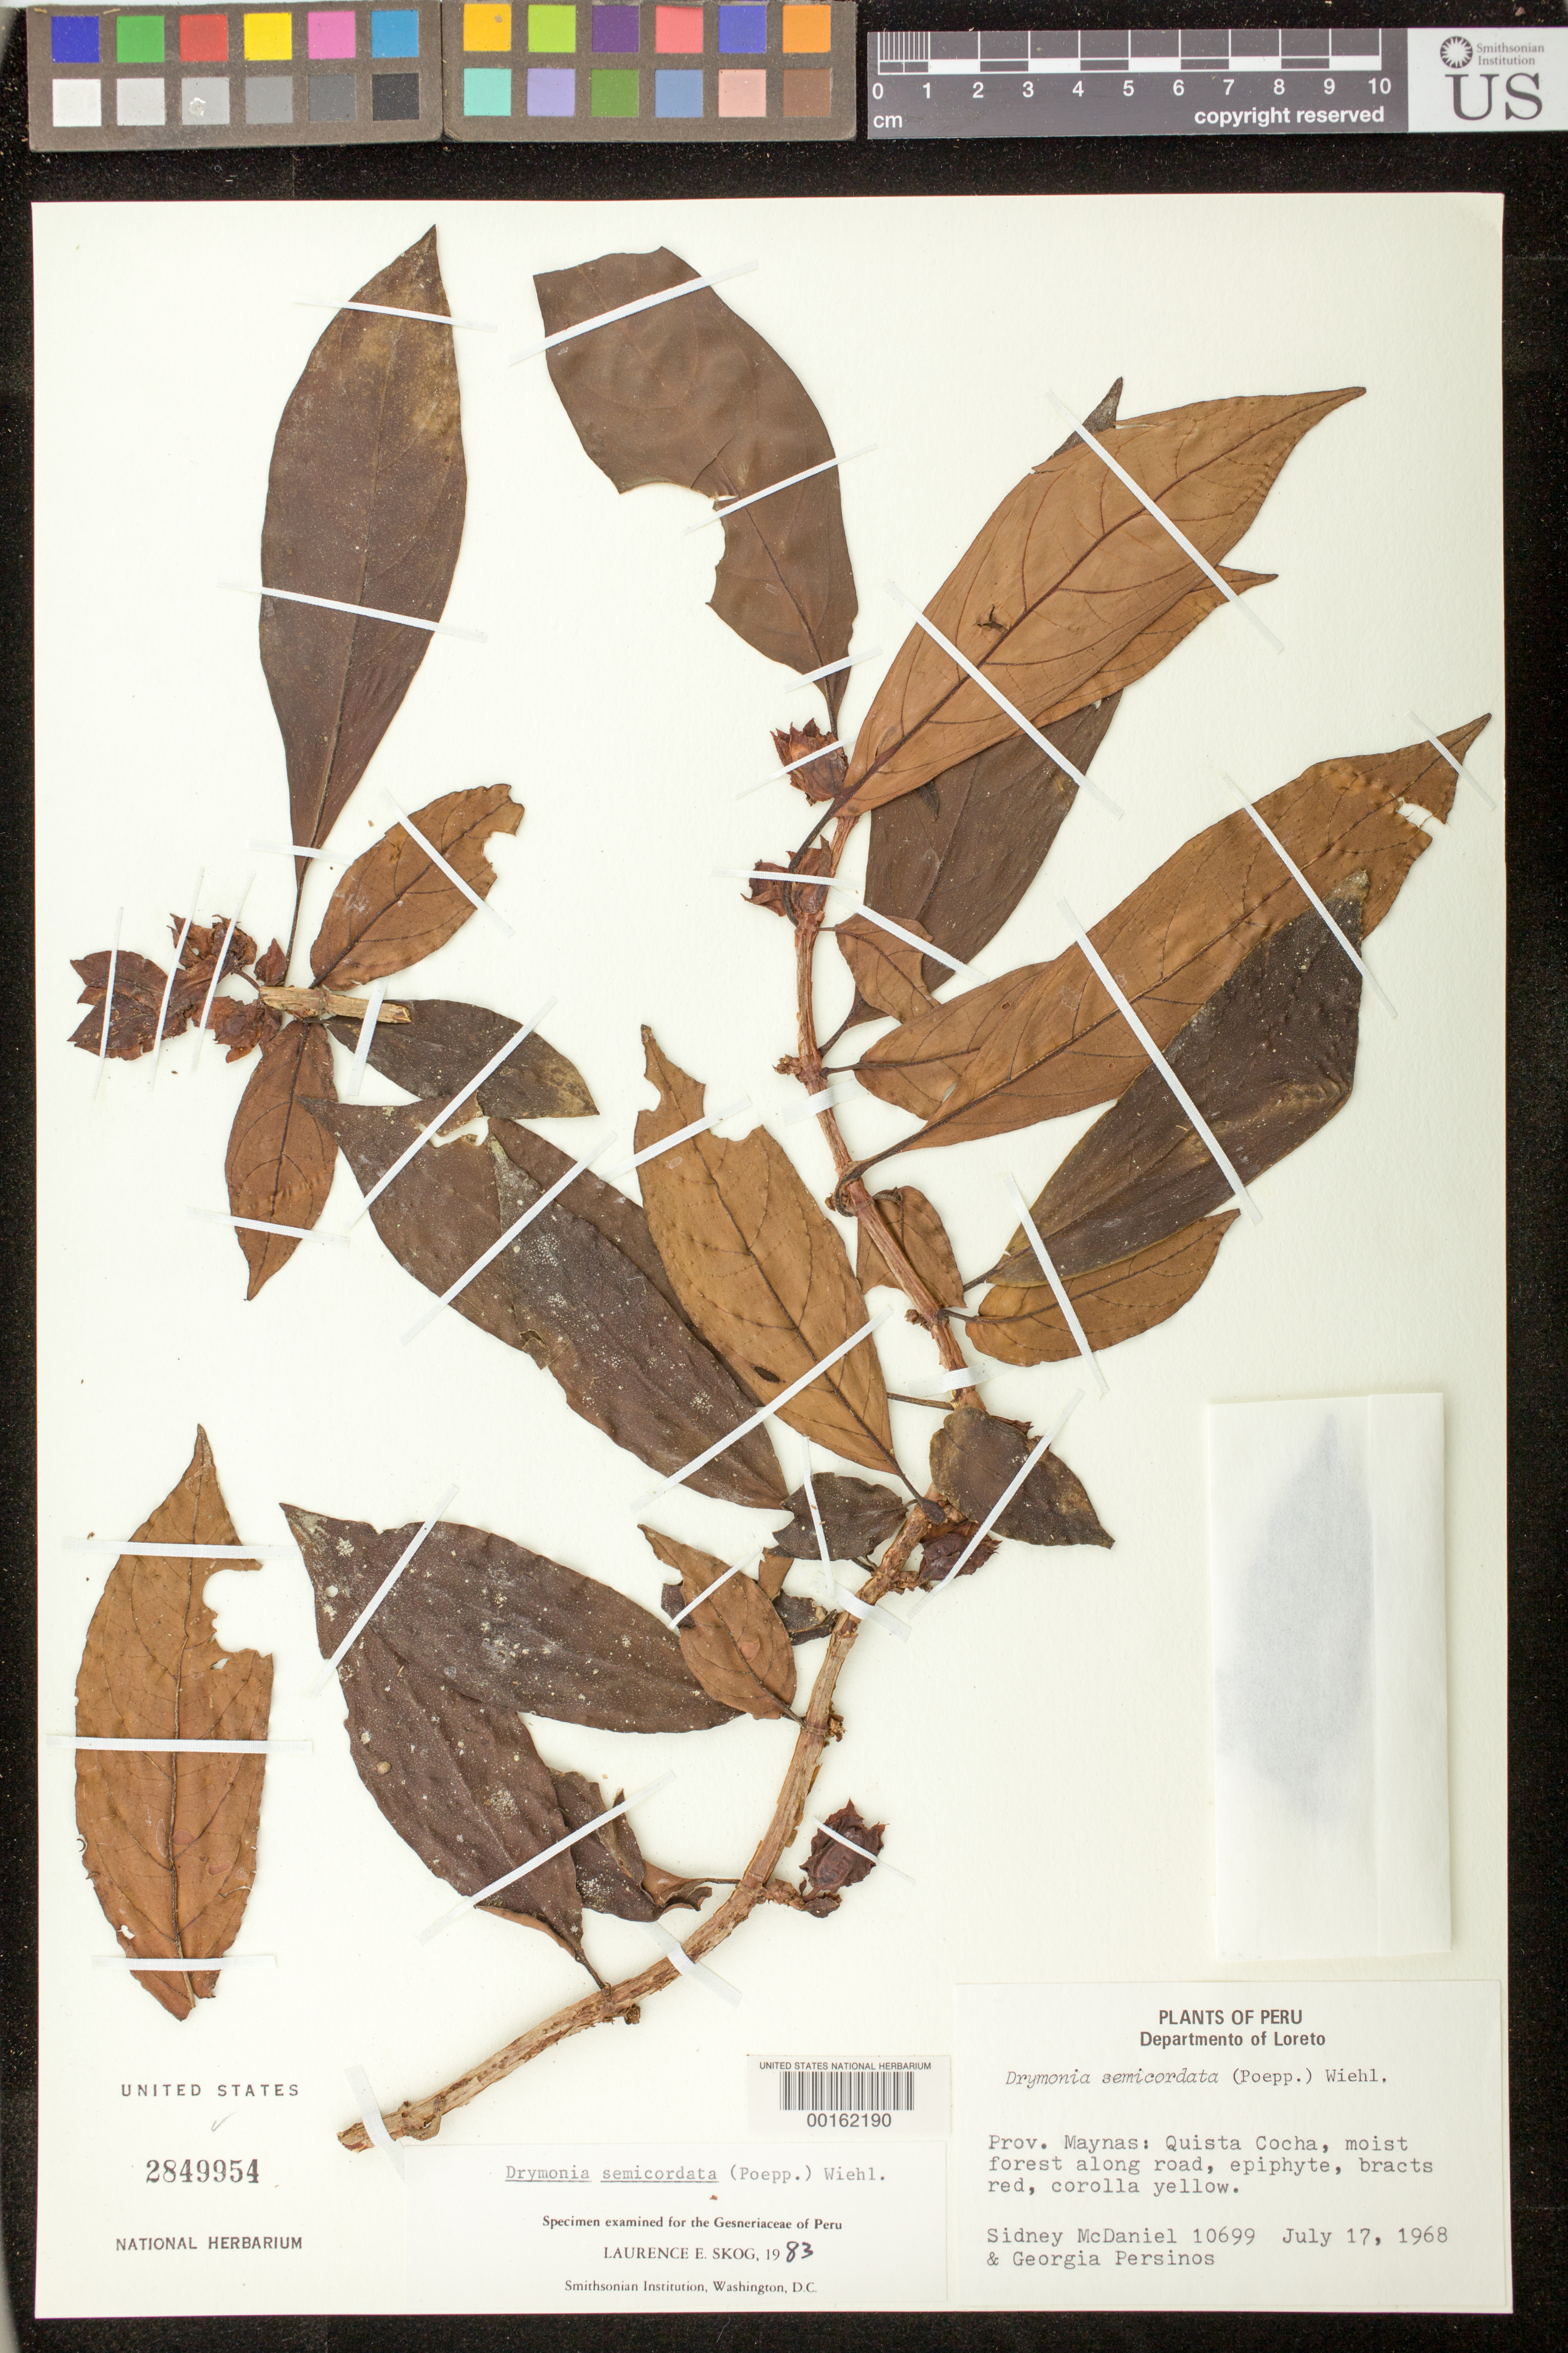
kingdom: Plantae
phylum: Tracheophyta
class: Magnoliopsida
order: Lamiales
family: Gesneriaceae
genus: Drymonia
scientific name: Drymonia semicordata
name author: (Poepp.) Wiehler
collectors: S. McDaniel & G. Persinos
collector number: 10699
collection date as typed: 17 Jul 1968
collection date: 1968-07-17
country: Peru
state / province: Loreto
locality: Prov. Maynas; Quista Cocha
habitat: Moist forest along road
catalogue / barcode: US 2849954